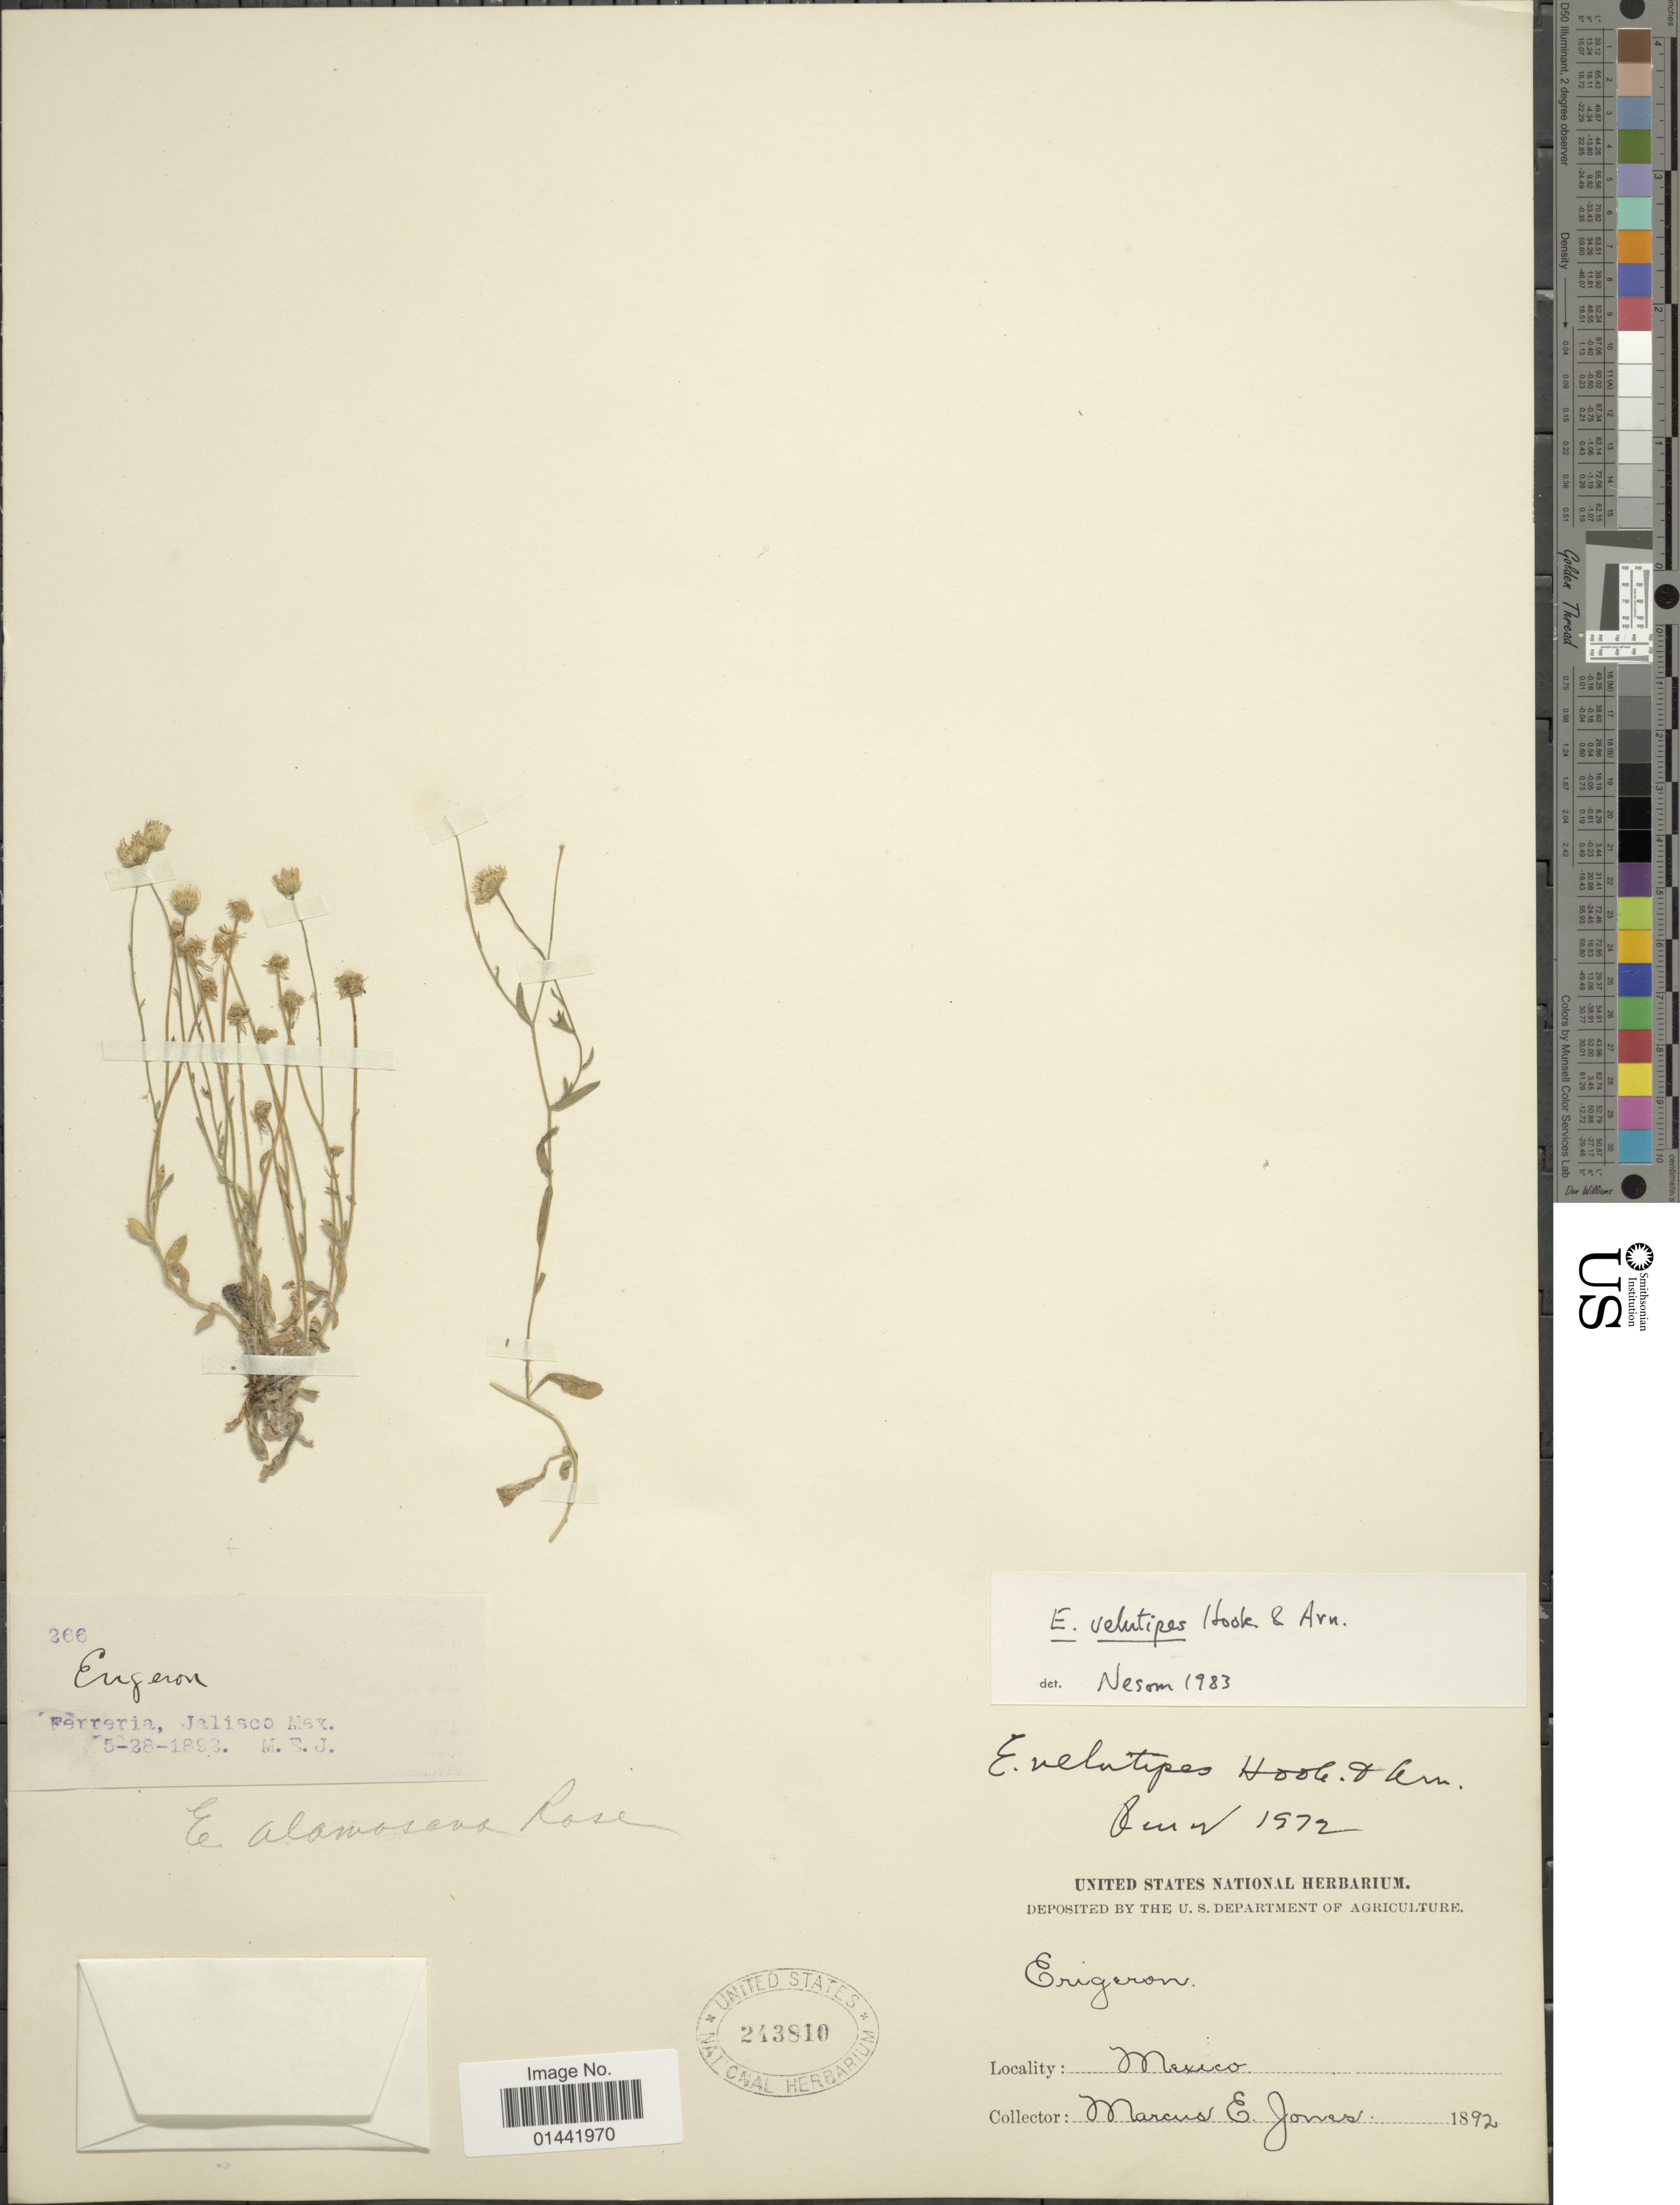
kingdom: Plantae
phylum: Tracheophyta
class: Magnoliopsida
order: Asterales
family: Asteraceae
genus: Erigeron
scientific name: Erigeron velutipes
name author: Hook. & Arn.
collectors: M. E. Jones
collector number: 266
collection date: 1893-05-28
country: Mexico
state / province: Jalisco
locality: Ferreria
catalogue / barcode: US 243810